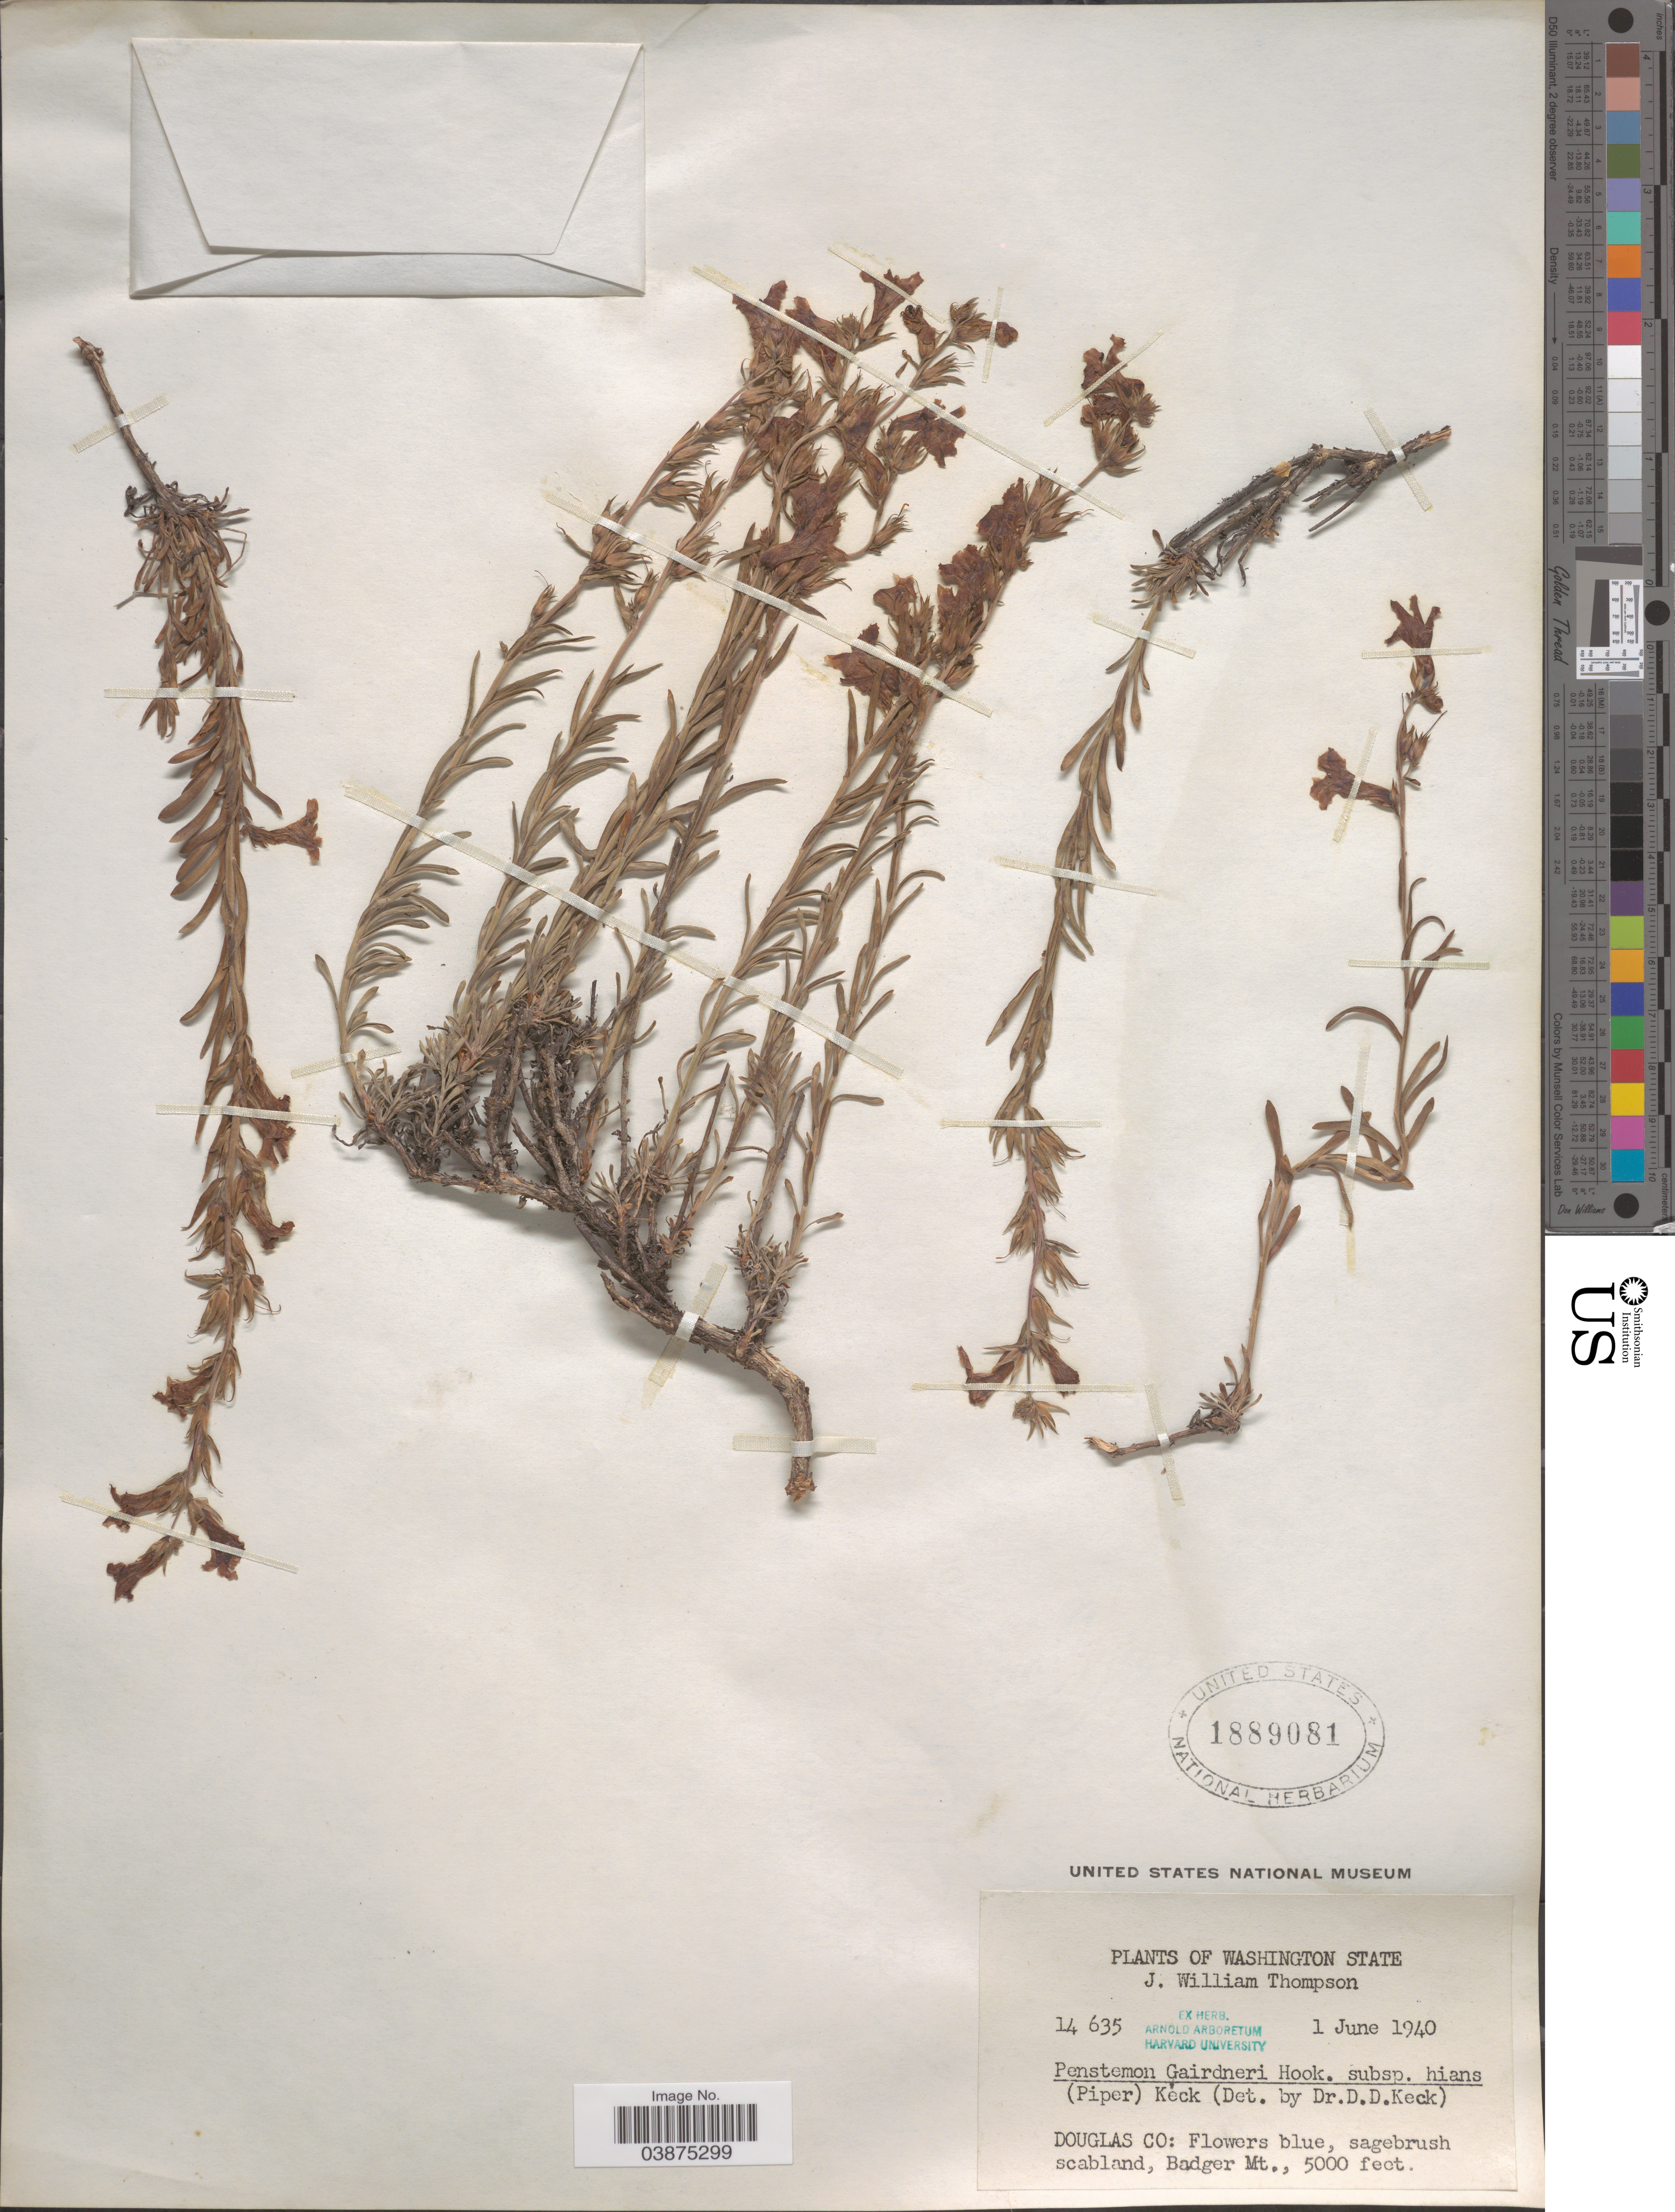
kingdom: Plantae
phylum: Tracheophyta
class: Magnoliopsida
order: Lamiales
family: Plantaginaceae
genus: Penstemon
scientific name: Penstemon gairdneri subsp. hians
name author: (Piper) D.D. Keck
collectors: J. W. Thompson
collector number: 14635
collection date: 1940-06-01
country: United States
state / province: Washington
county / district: Douglas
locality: Douglas Co: sagebrush scabland, Badger Mt.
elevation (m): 1524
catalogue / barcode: US 1889081